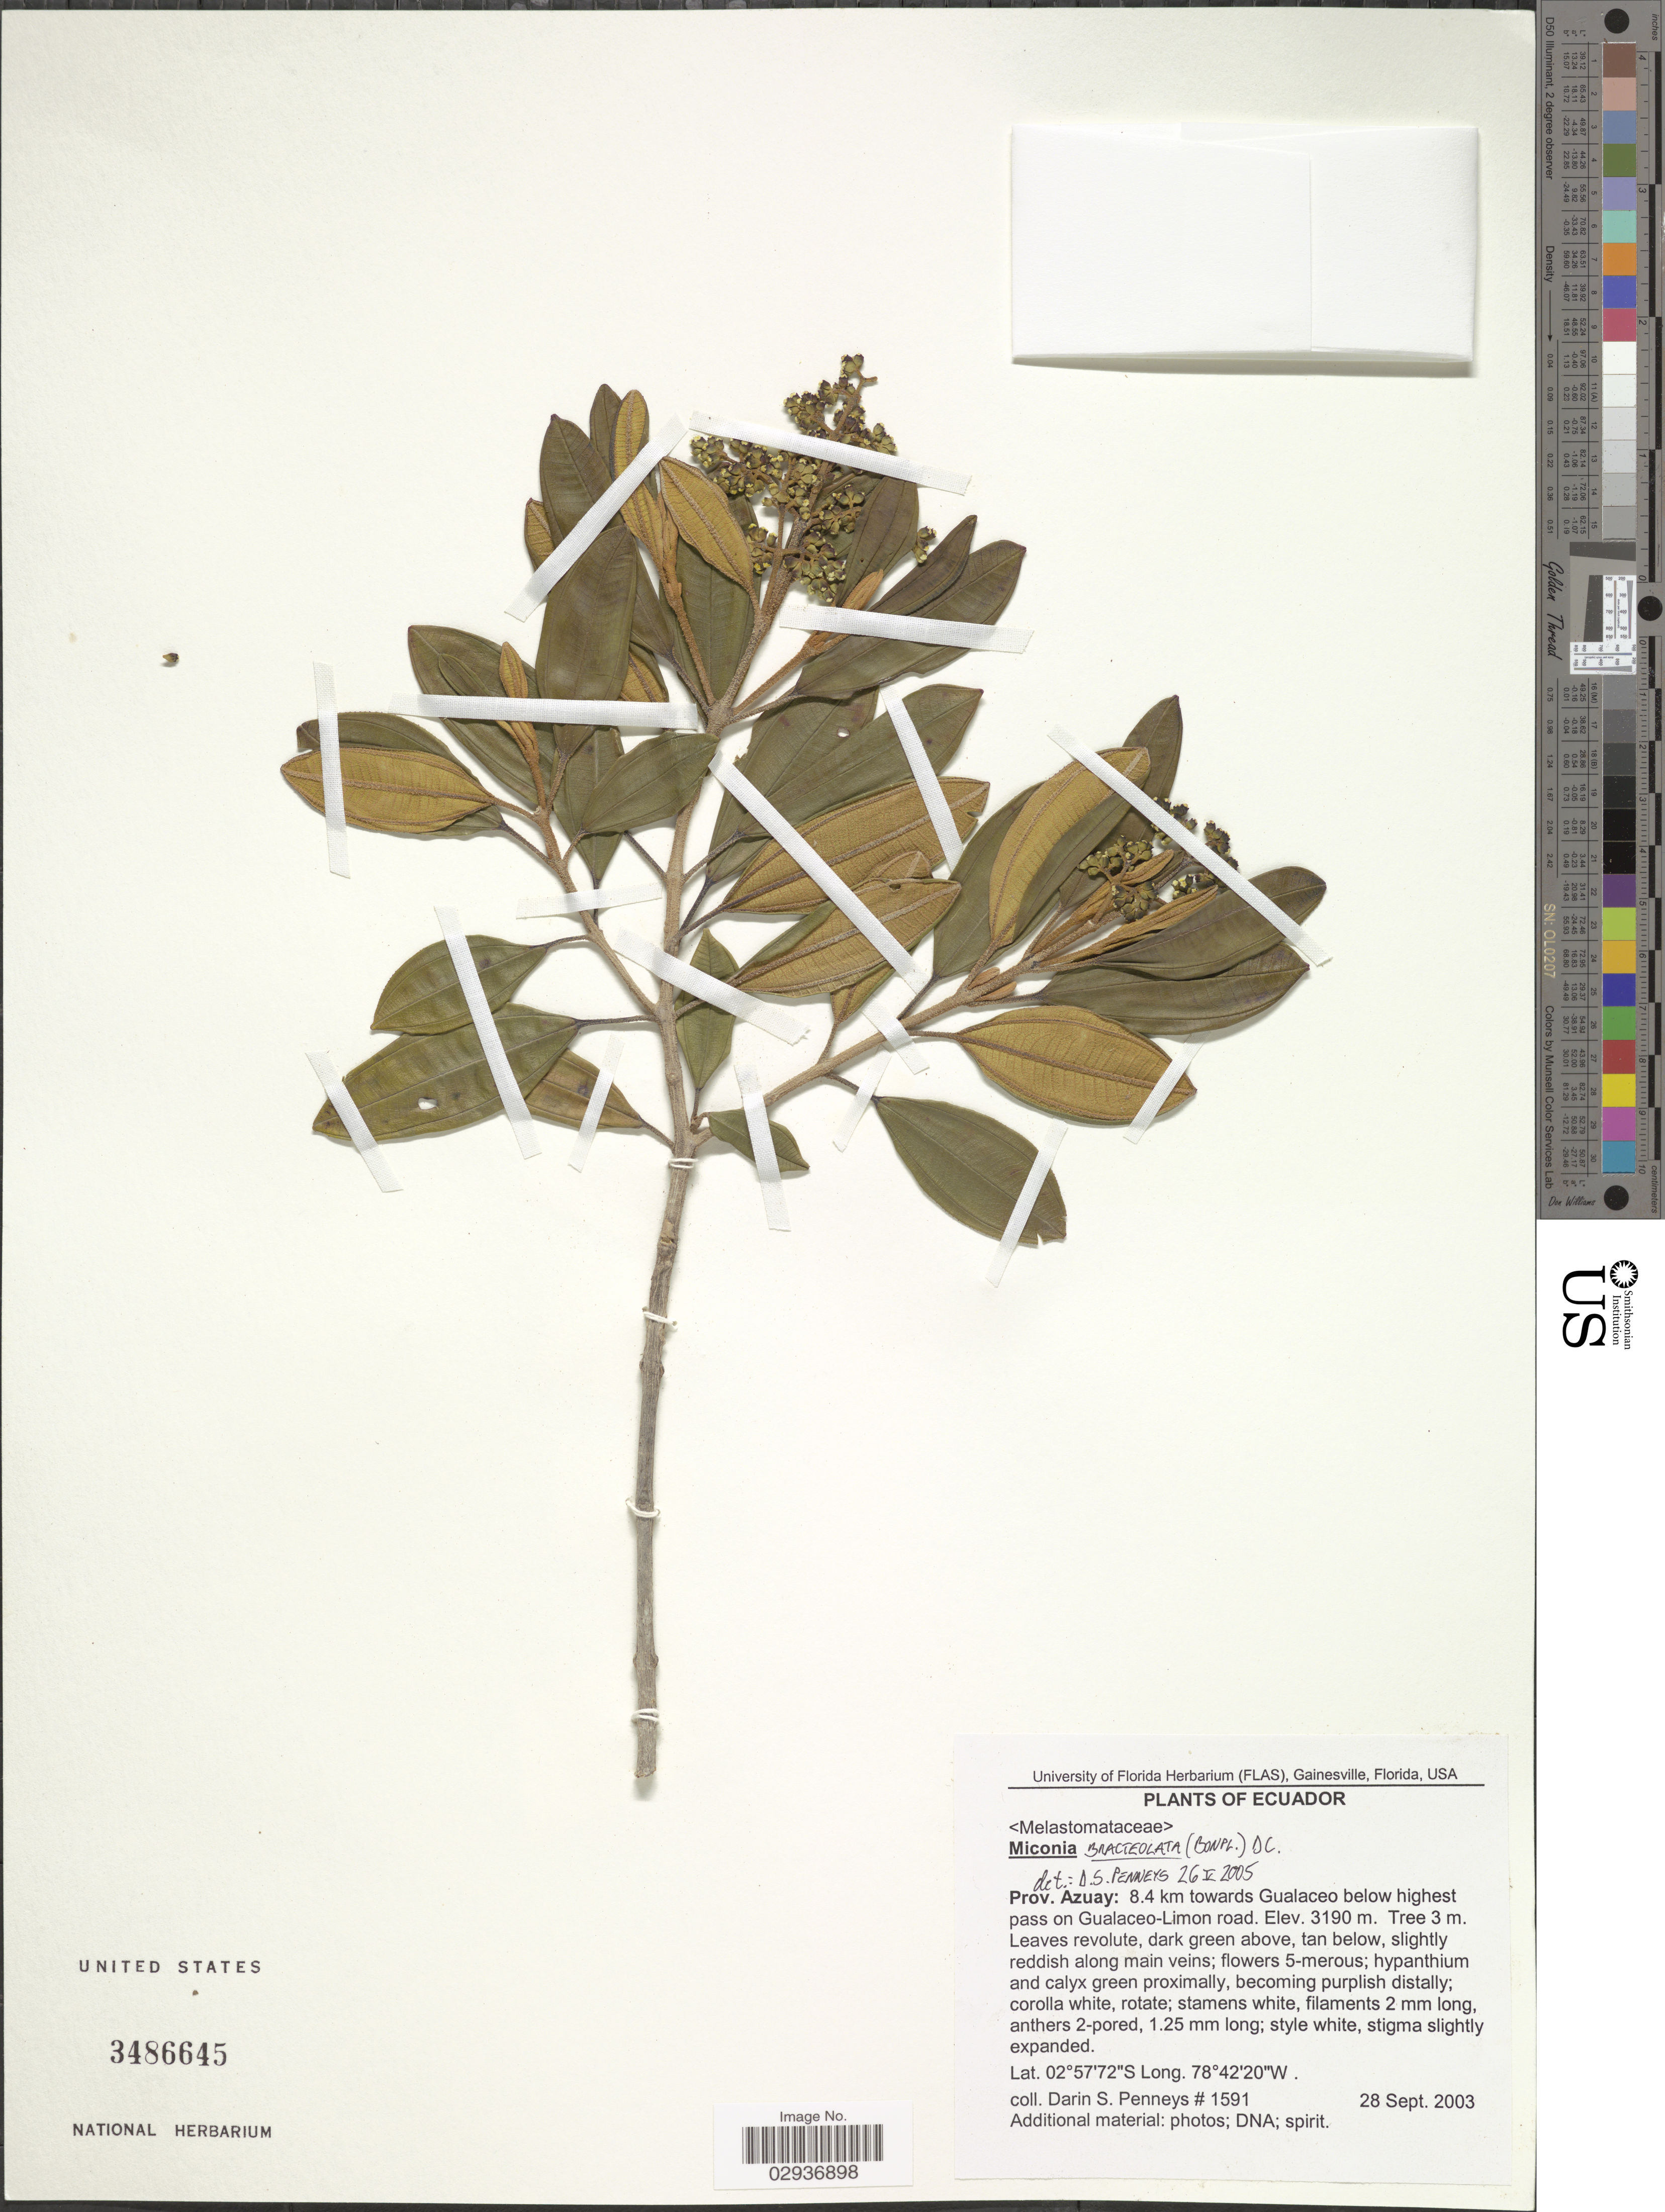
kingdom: Plantae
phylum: Tracheophyta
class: Magnoliopsida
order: Myrtales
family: Melastomataceae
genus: Miconia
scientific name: Miconia bracteolata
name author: (Bonpl.) DC.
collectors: D. S. Penneys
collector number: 1591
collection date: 2003-09-28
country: Ecuador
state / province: Azuay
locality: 8.4 km towards Gualaceo below highest pass on Gualaceo-Limon road.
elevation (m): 3190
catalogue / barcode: US 3486645